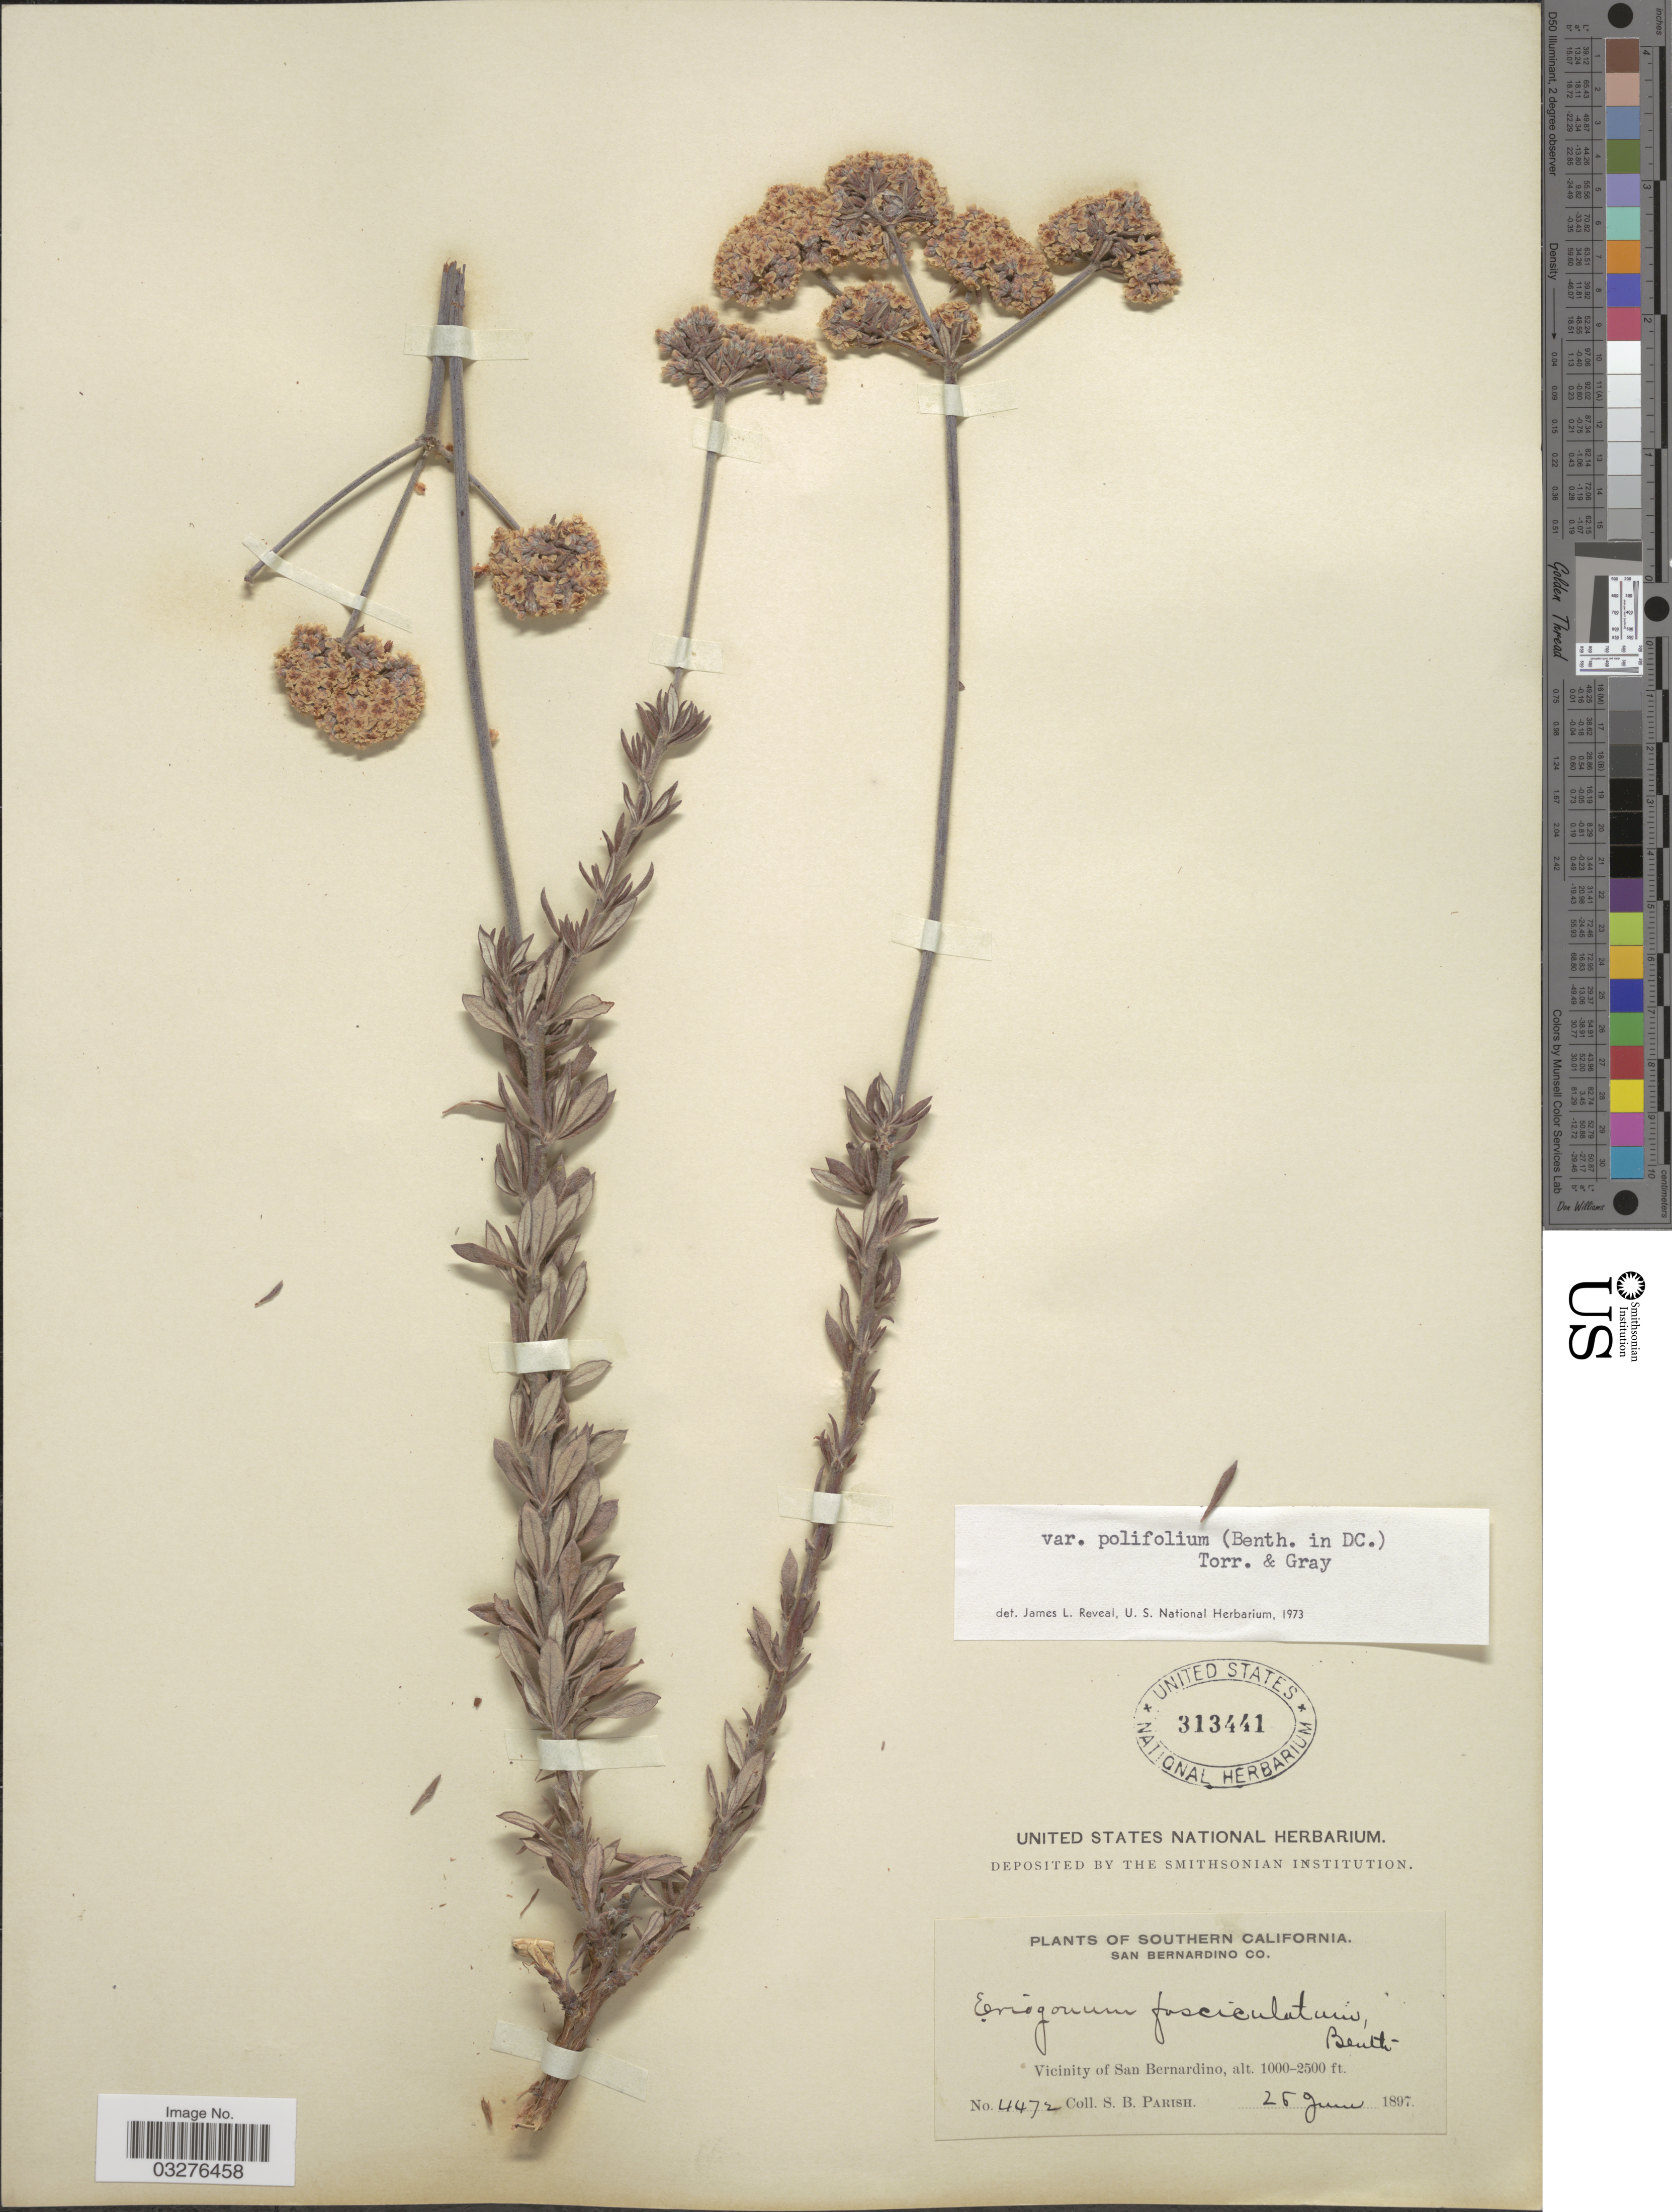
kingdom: Plantae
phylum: Tracheophyta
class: Magnoliopsida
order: Caryophyllales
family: Polygonaceae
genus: Eriogonum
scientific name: Eriogonum fasciculatum var. polifolium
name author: (Benth.) Torr. & A. Gray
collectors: S. B. Parish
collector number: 4472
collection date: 1897-06-25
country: United States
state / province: California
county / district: San Bernardino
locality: Southern California, San Bernardino Co., Vicinity of San Bernardino.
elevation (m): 305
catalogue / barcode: US 313441